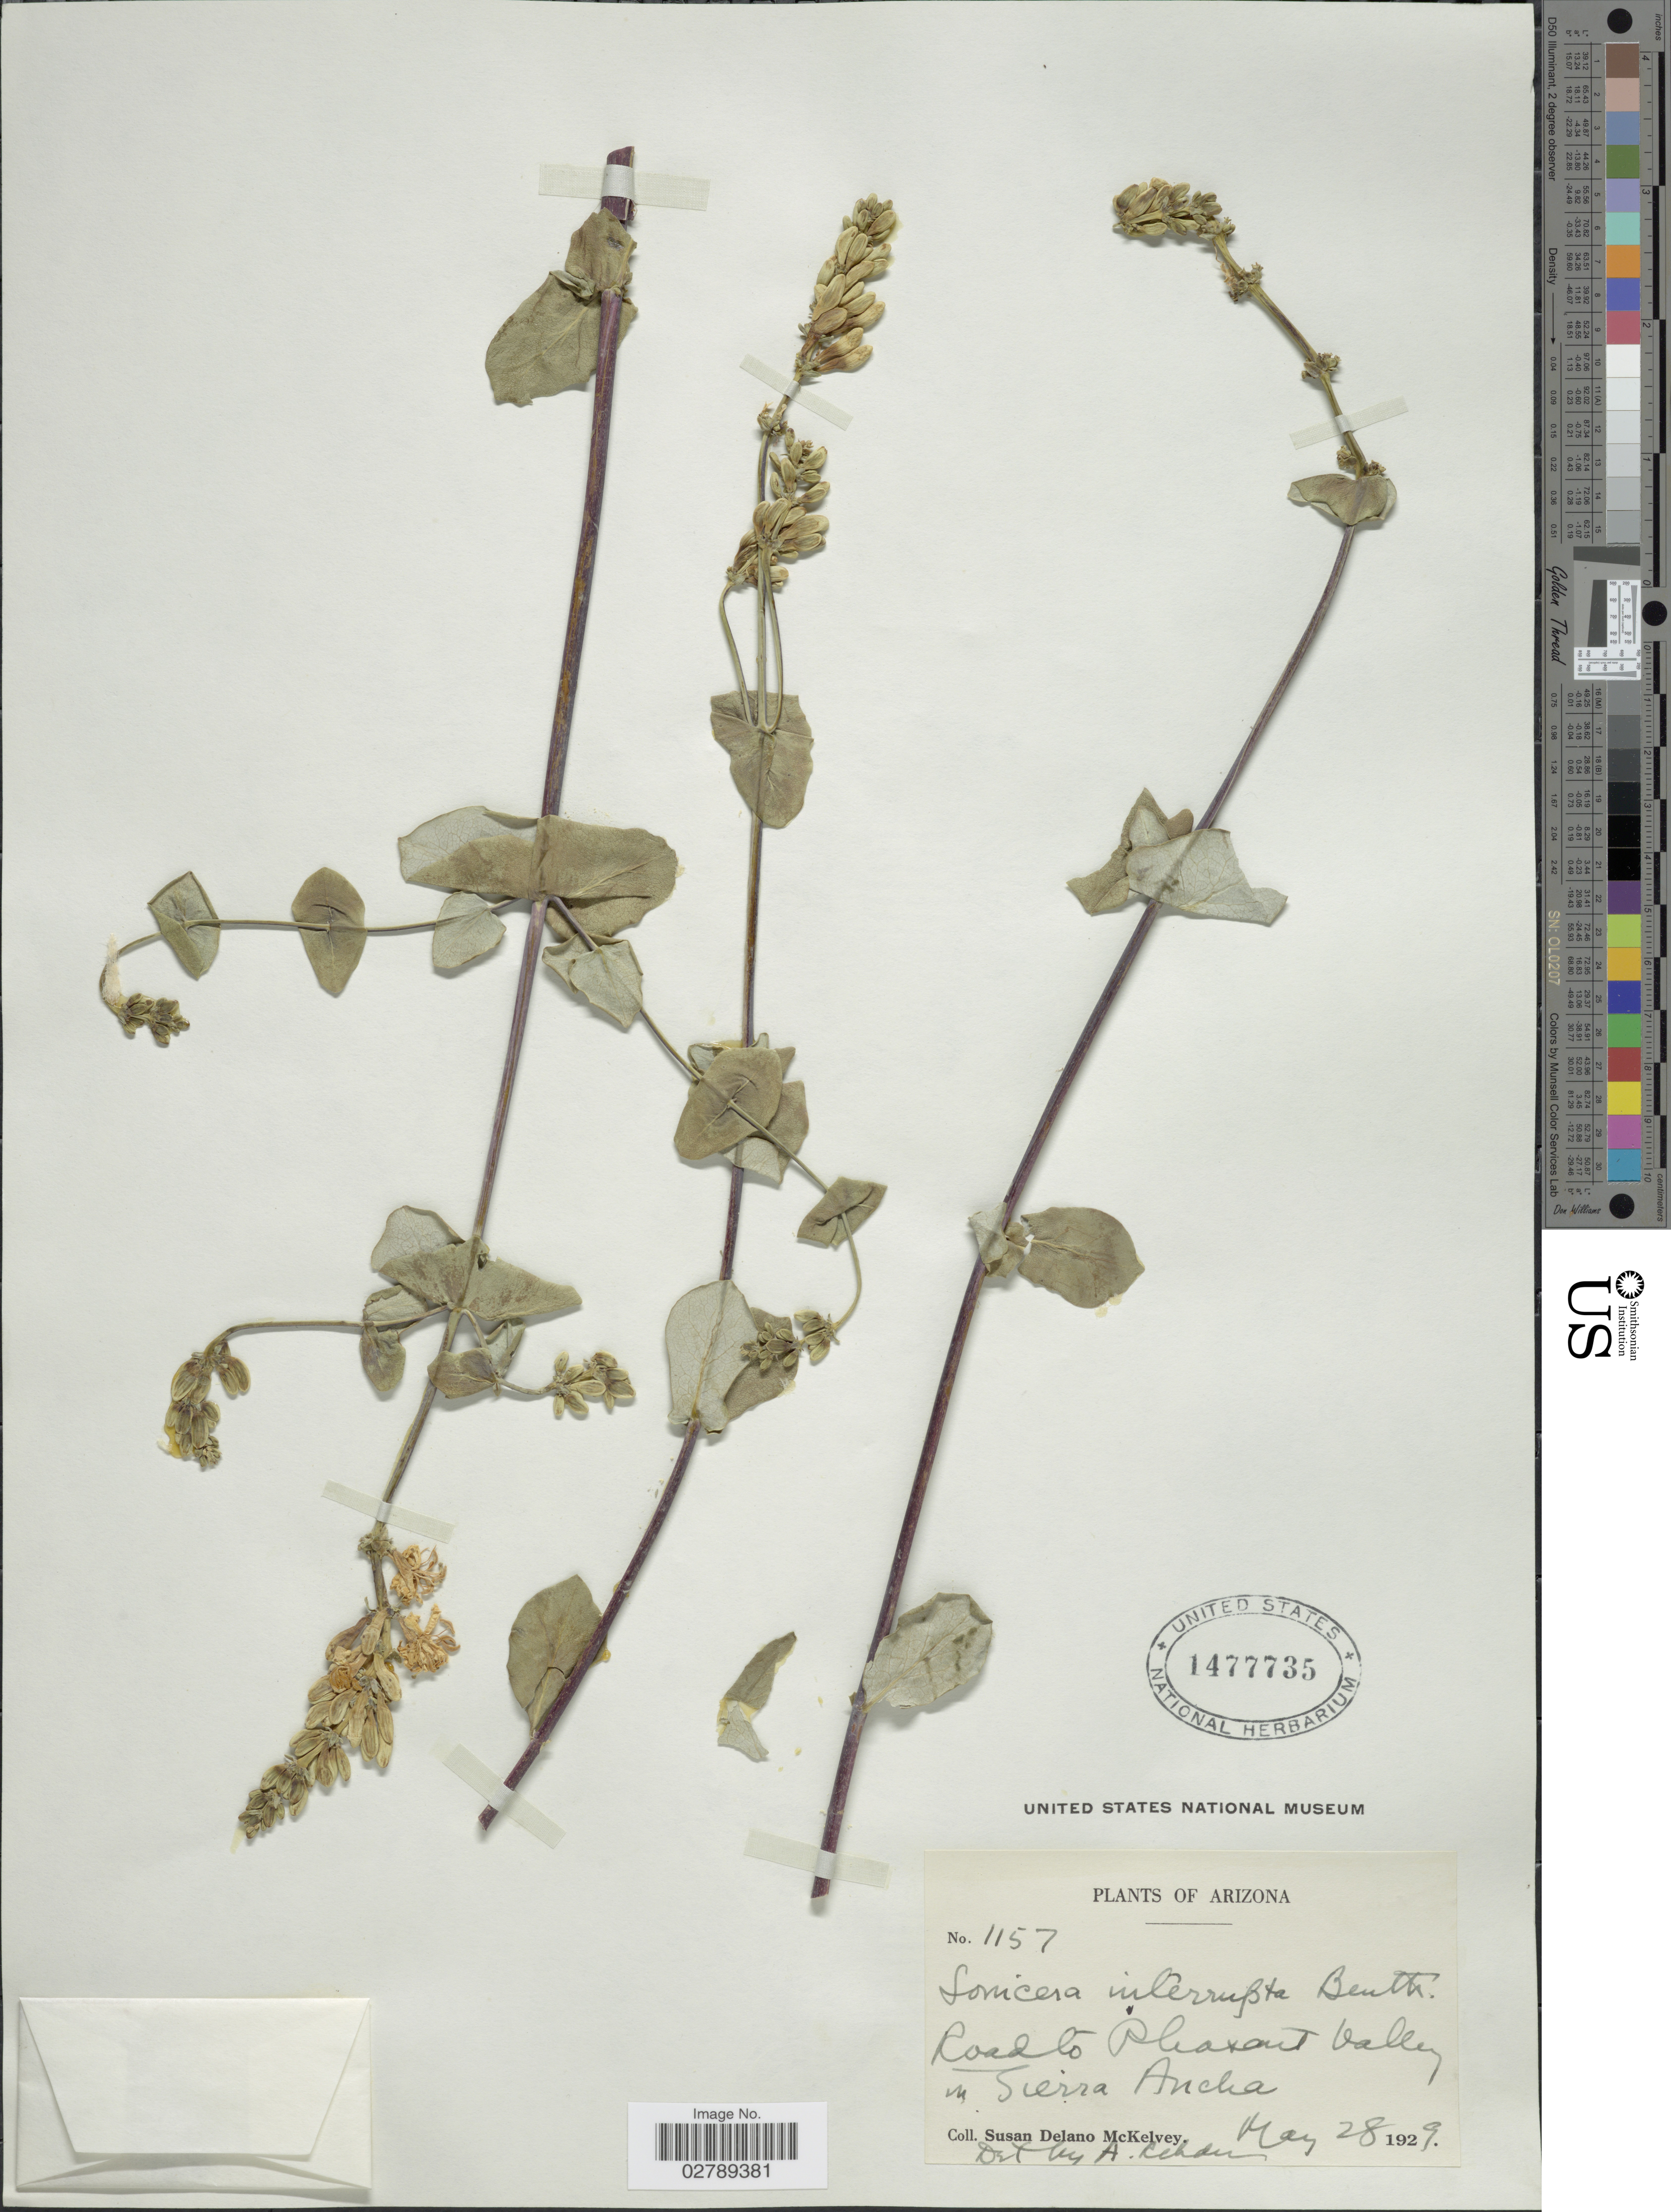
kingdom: Plantae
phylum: Tracheophyta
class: Magnoliopsida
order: Dipsacales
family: Caprifoliaceae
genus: Lonicera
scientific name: Lonicera interrupta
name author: Benth.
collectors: S. A. McKelvey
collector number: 1157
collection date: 1929-05-28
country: United States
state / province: Arizona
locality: Road to Pleasant Valley in Sierra Ancka.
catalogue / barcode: US 1477735